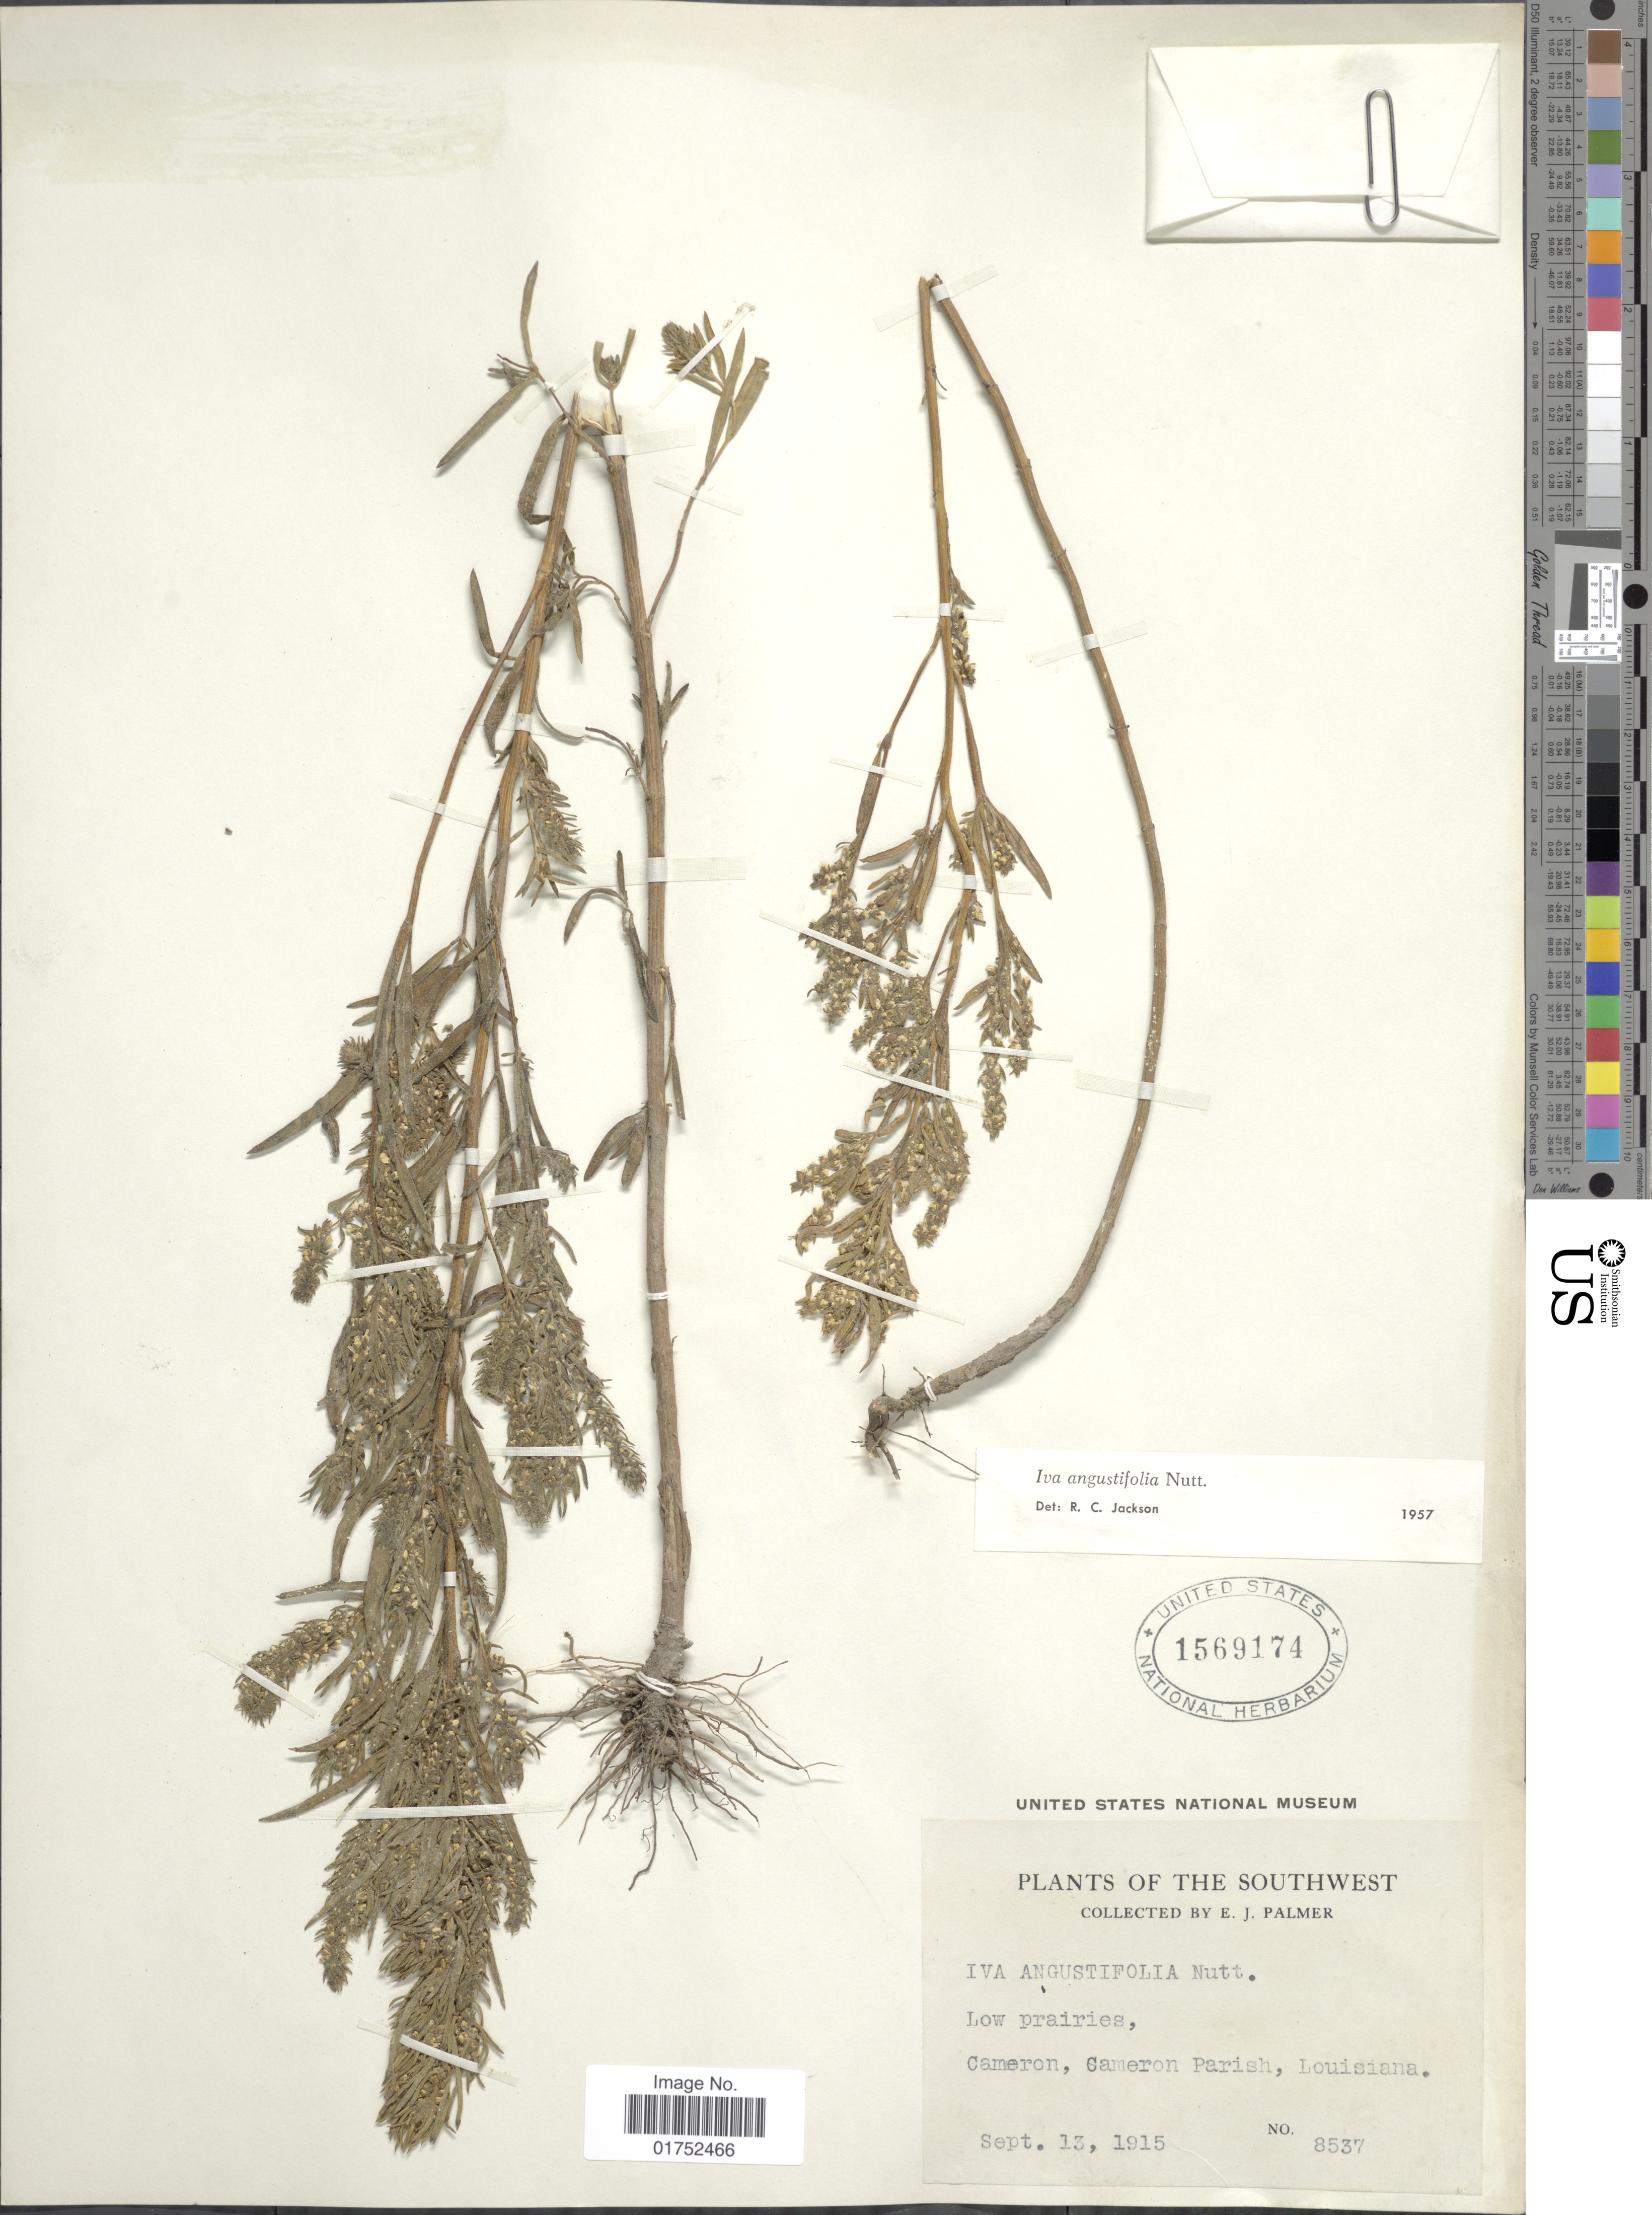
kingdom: Plantae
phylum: Tracheophyta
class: Magnoliopsida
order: Asterales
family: Asteraceae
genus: Iva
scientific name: Iva angustifolia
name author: Nutt.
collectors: E. J. Palmer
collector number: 8537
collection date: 1915-09-13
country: United States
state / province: Louisiana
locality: The Southwest, Cameron, Cameron Parish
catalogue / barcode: US 1569174